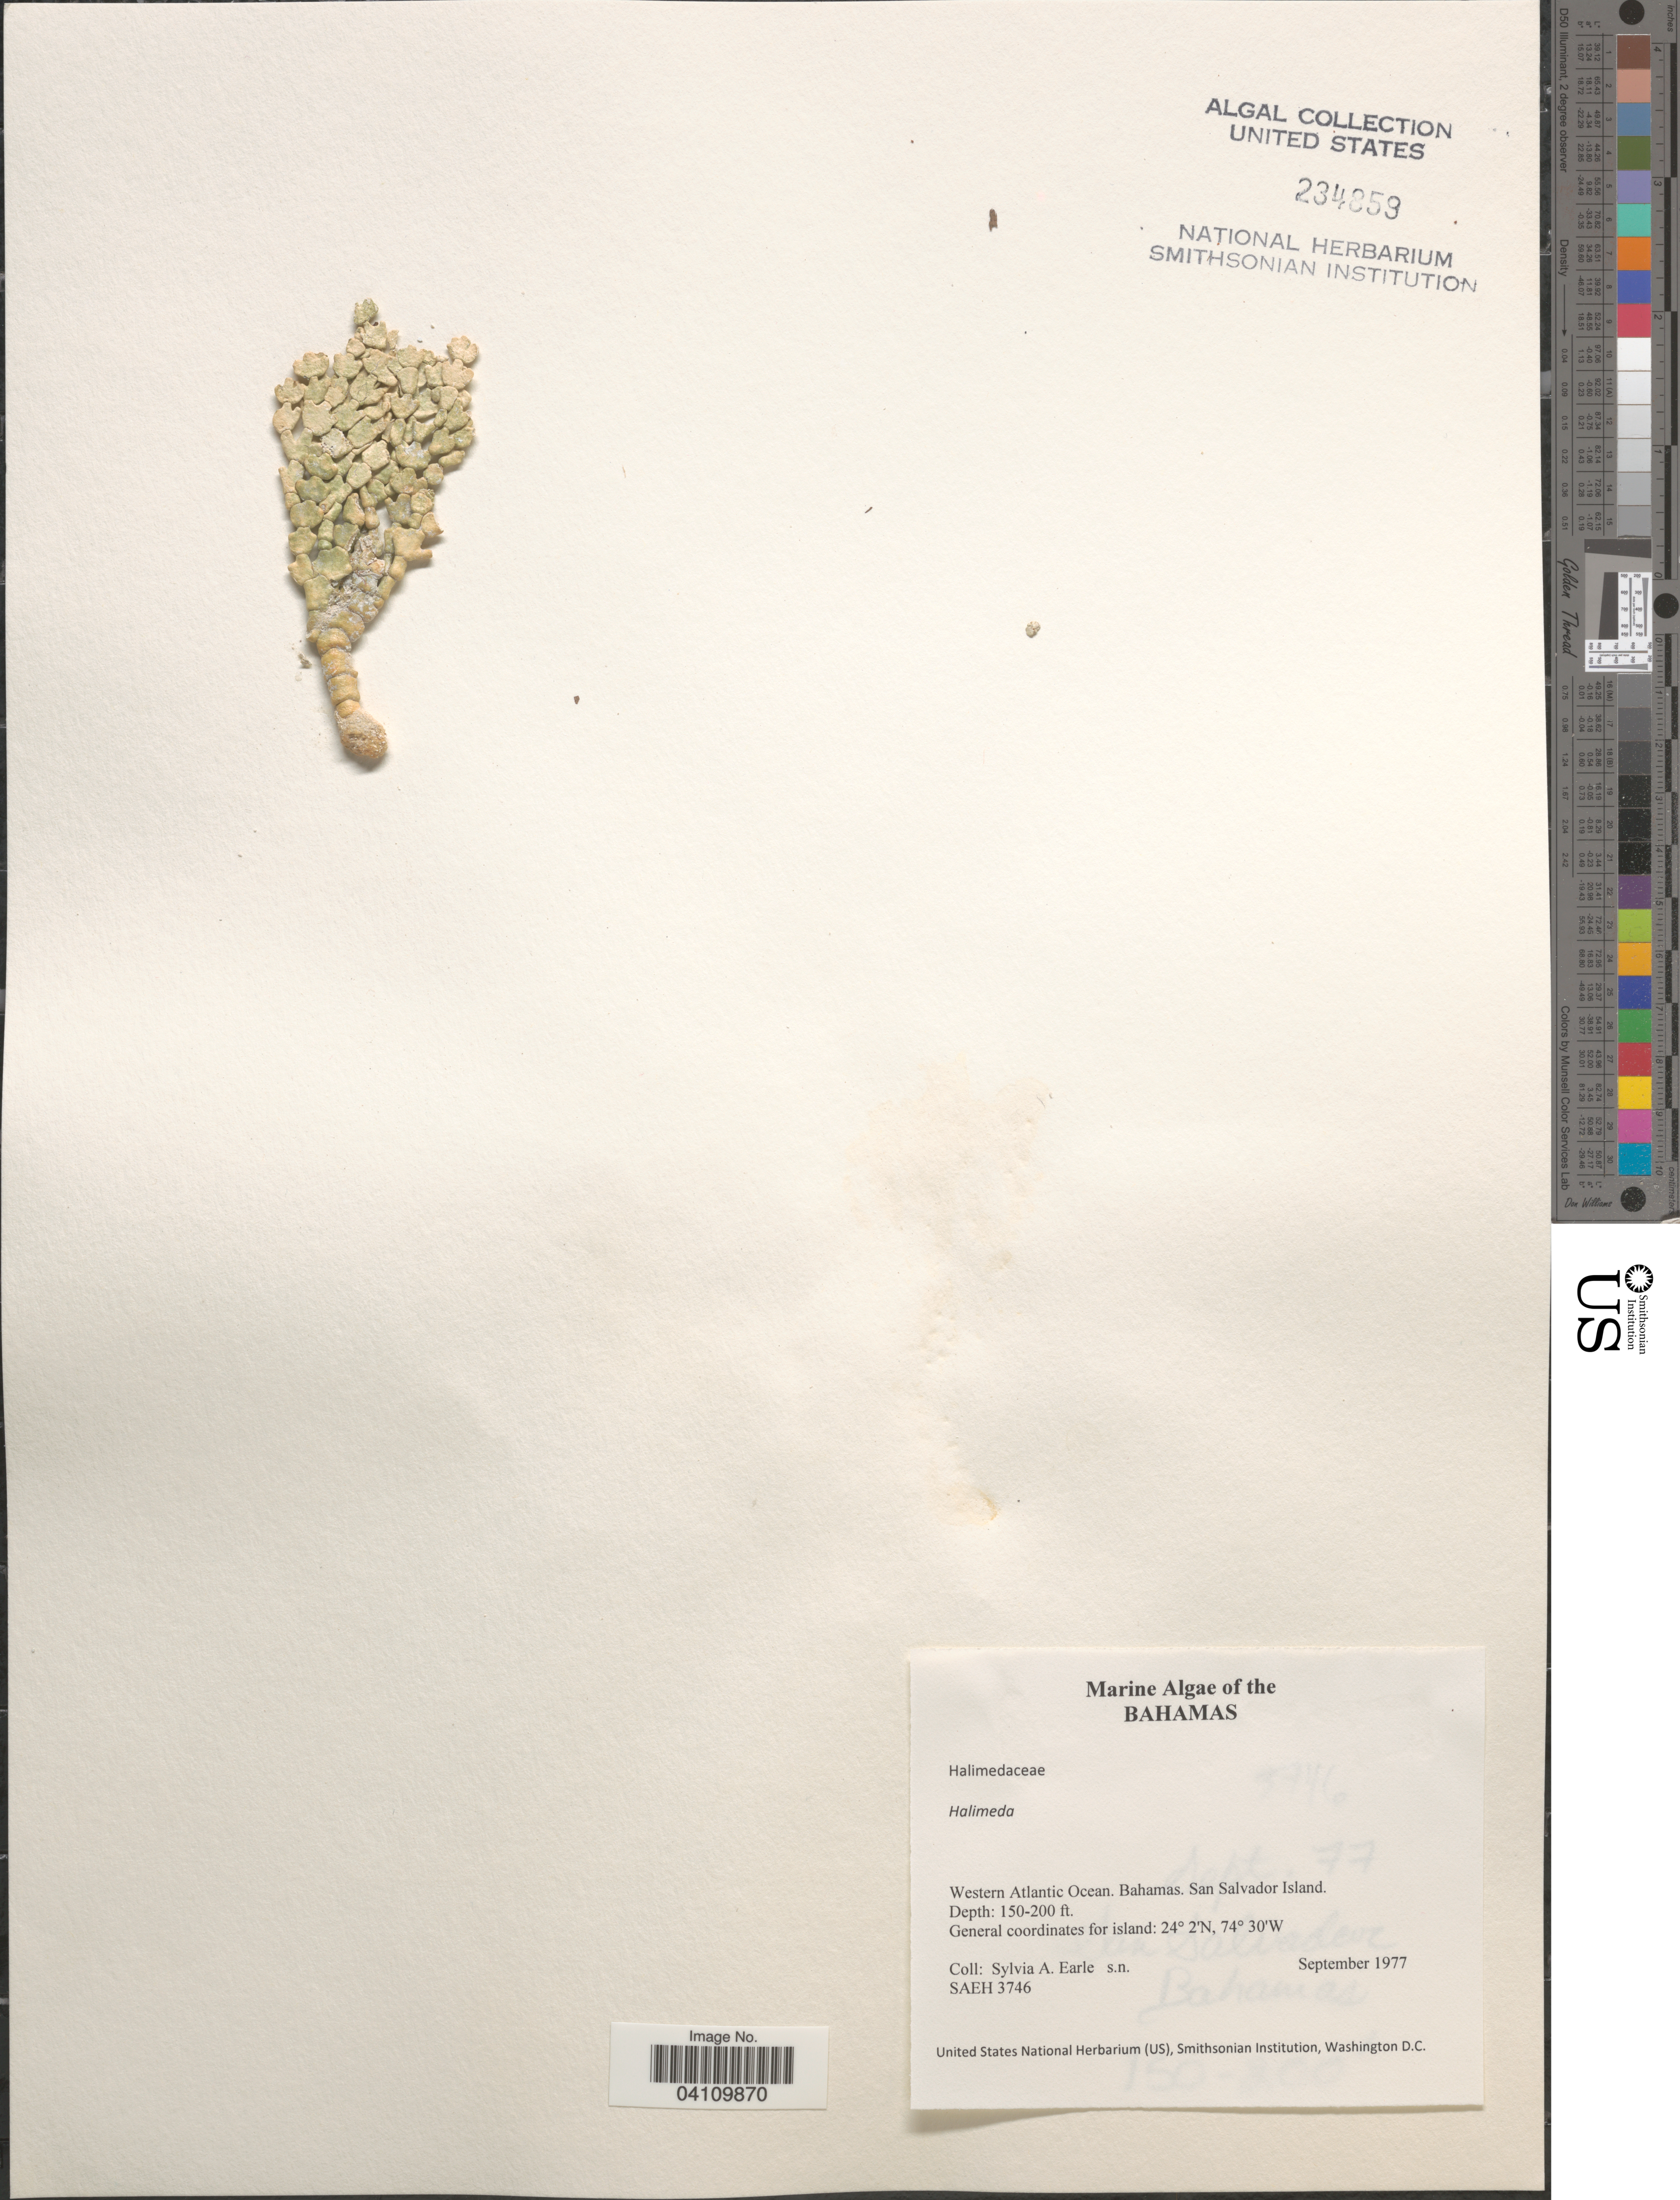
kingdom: Plantae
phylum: Chlorophyta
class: Ulvophyceae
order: Bryopsidales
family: Halimedaceae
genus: Halimeda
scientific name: Halimeda sp.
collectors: S. A. Earle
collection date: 1977-09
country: Bahamas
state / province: San Salvador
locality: Western Atlantic Ocean. San Salvador Island.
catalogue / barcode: US 234859